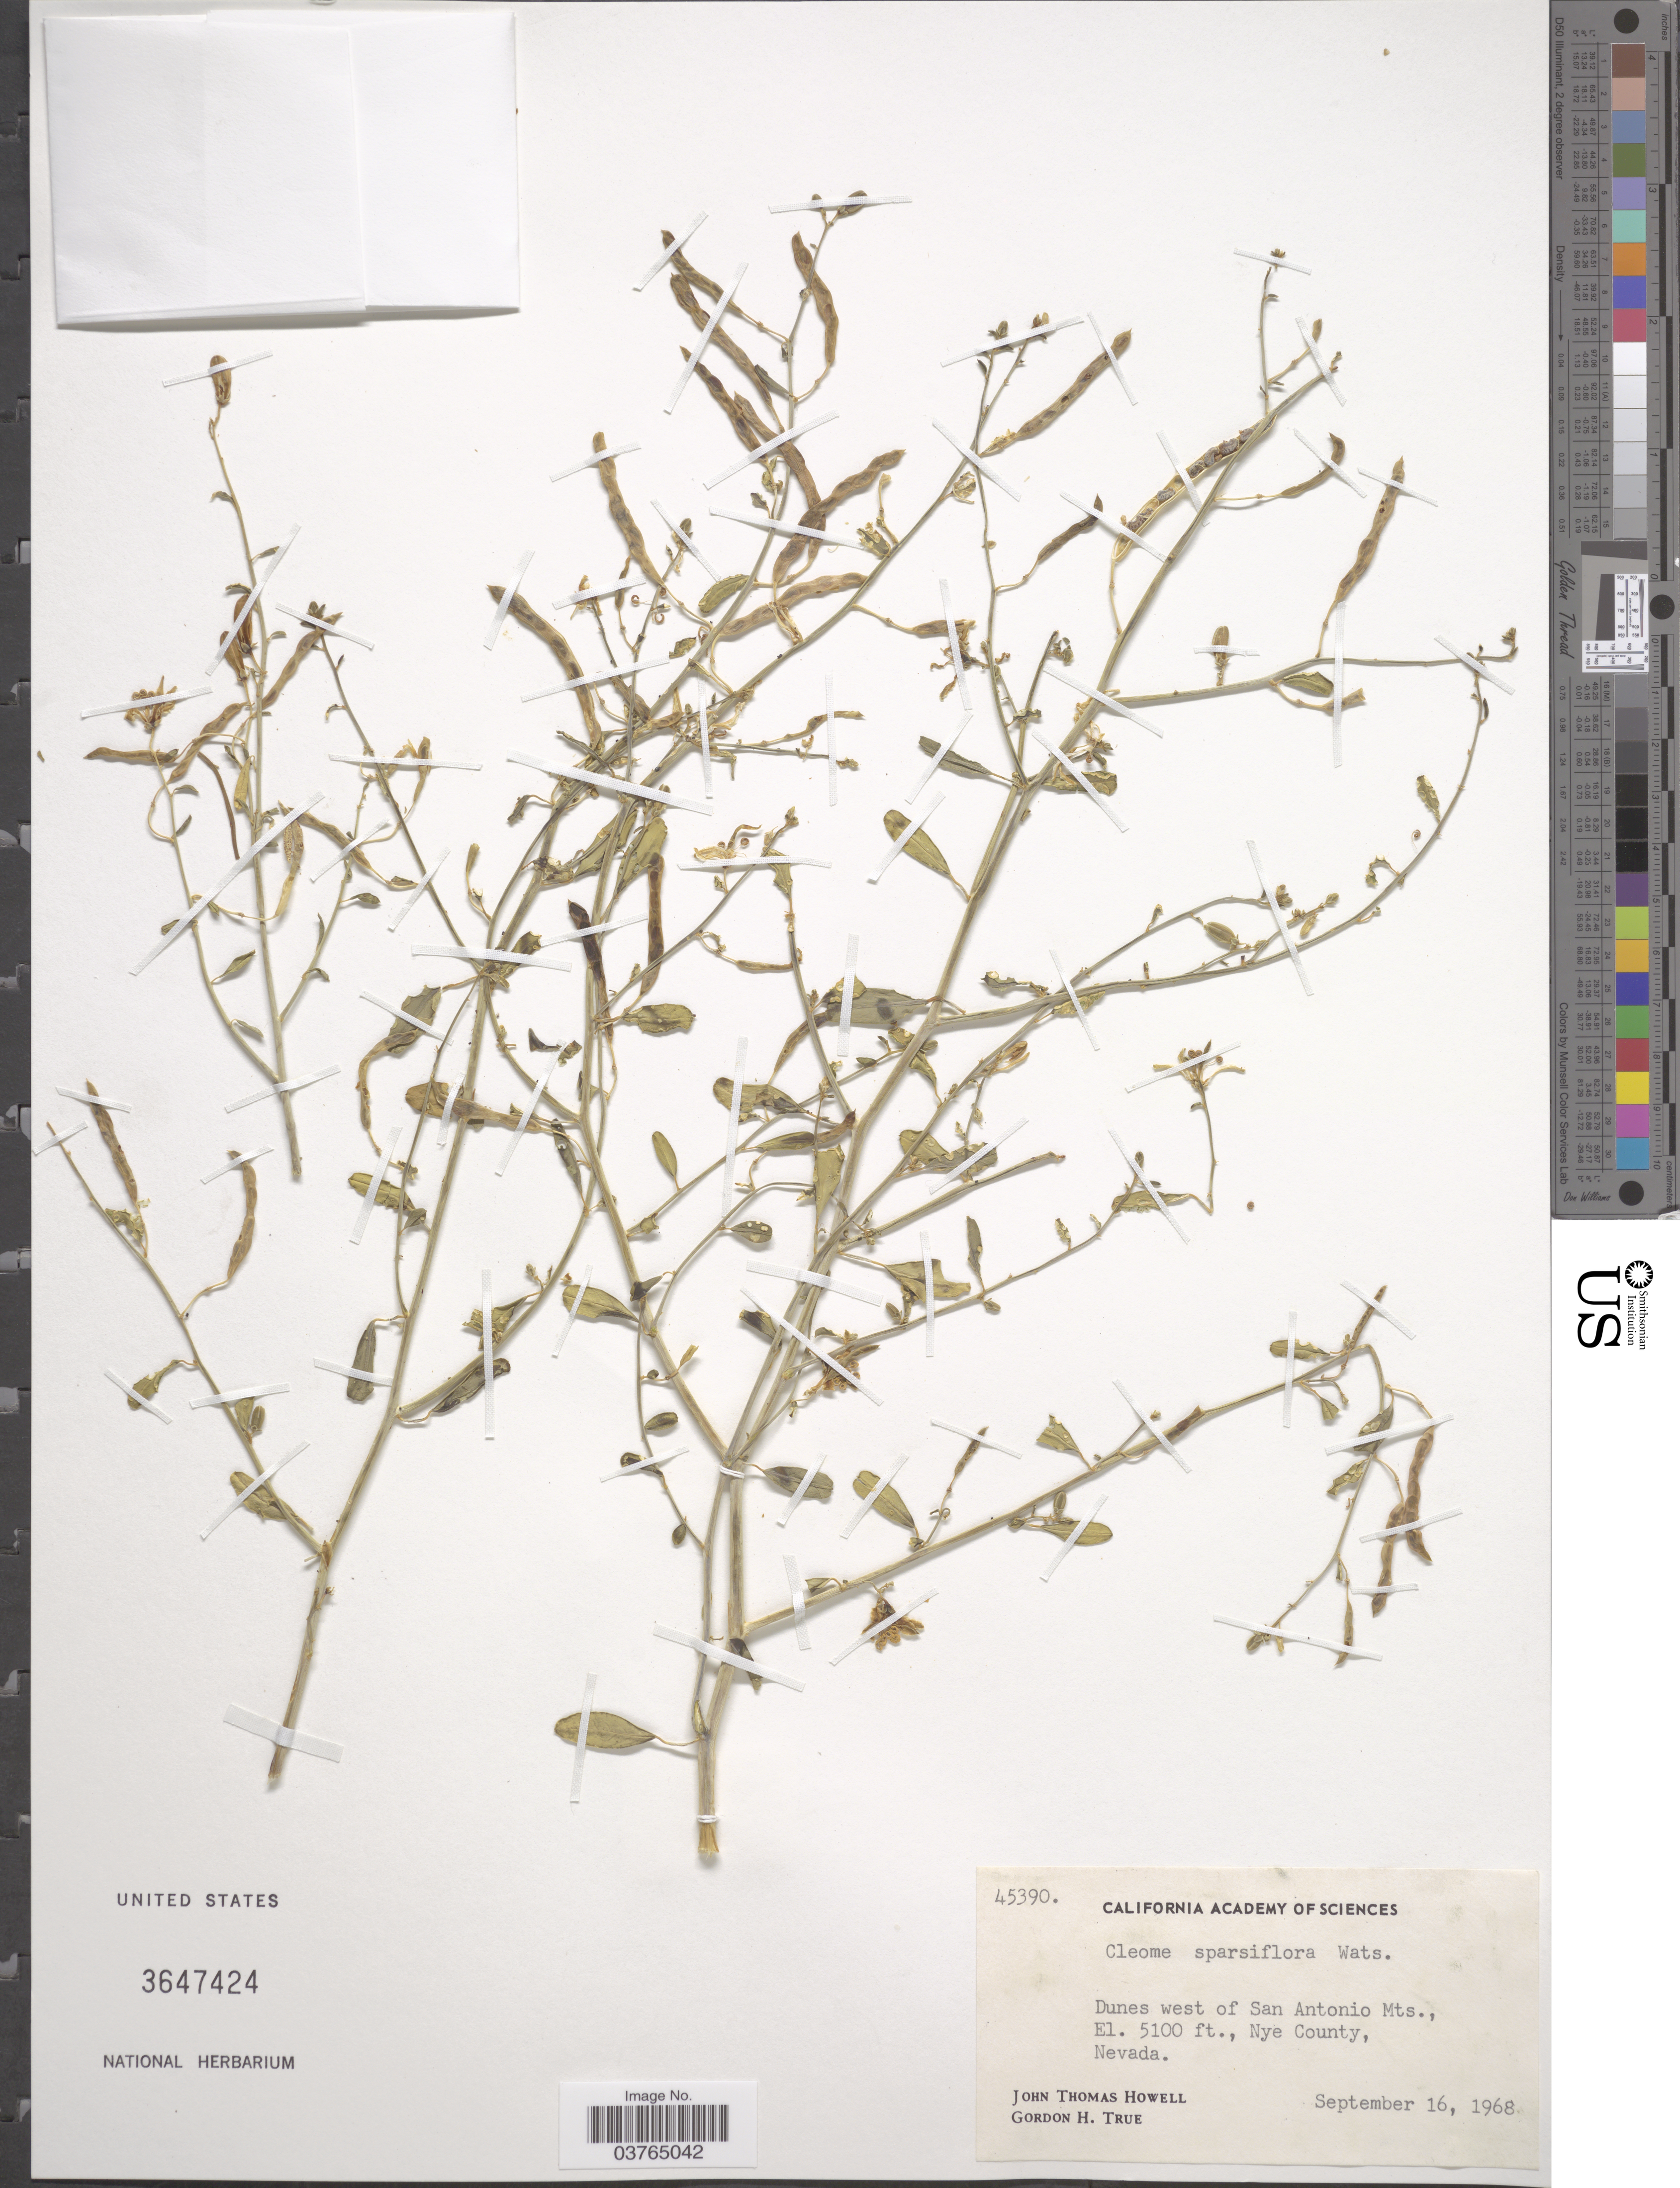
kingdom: Plantae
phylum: Tracheophyta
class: Magnoliopsida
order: Brassicales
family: Cleomaceae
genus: Cleomella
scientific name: Cleomella sparsifolia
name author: (S. Watson) J.C. Hall & Roalson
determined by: Strong, M. T., (US), Smithsonian Institution - National Museum of Natural History (UNITED STATES)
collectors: J. T. Howell & G. H. True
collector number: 45390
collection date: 1968-09-16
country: United States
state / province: Nevada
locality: Dunes west of San Antonio Mts., Nye County.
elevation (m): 1554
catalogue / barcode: US 3647424